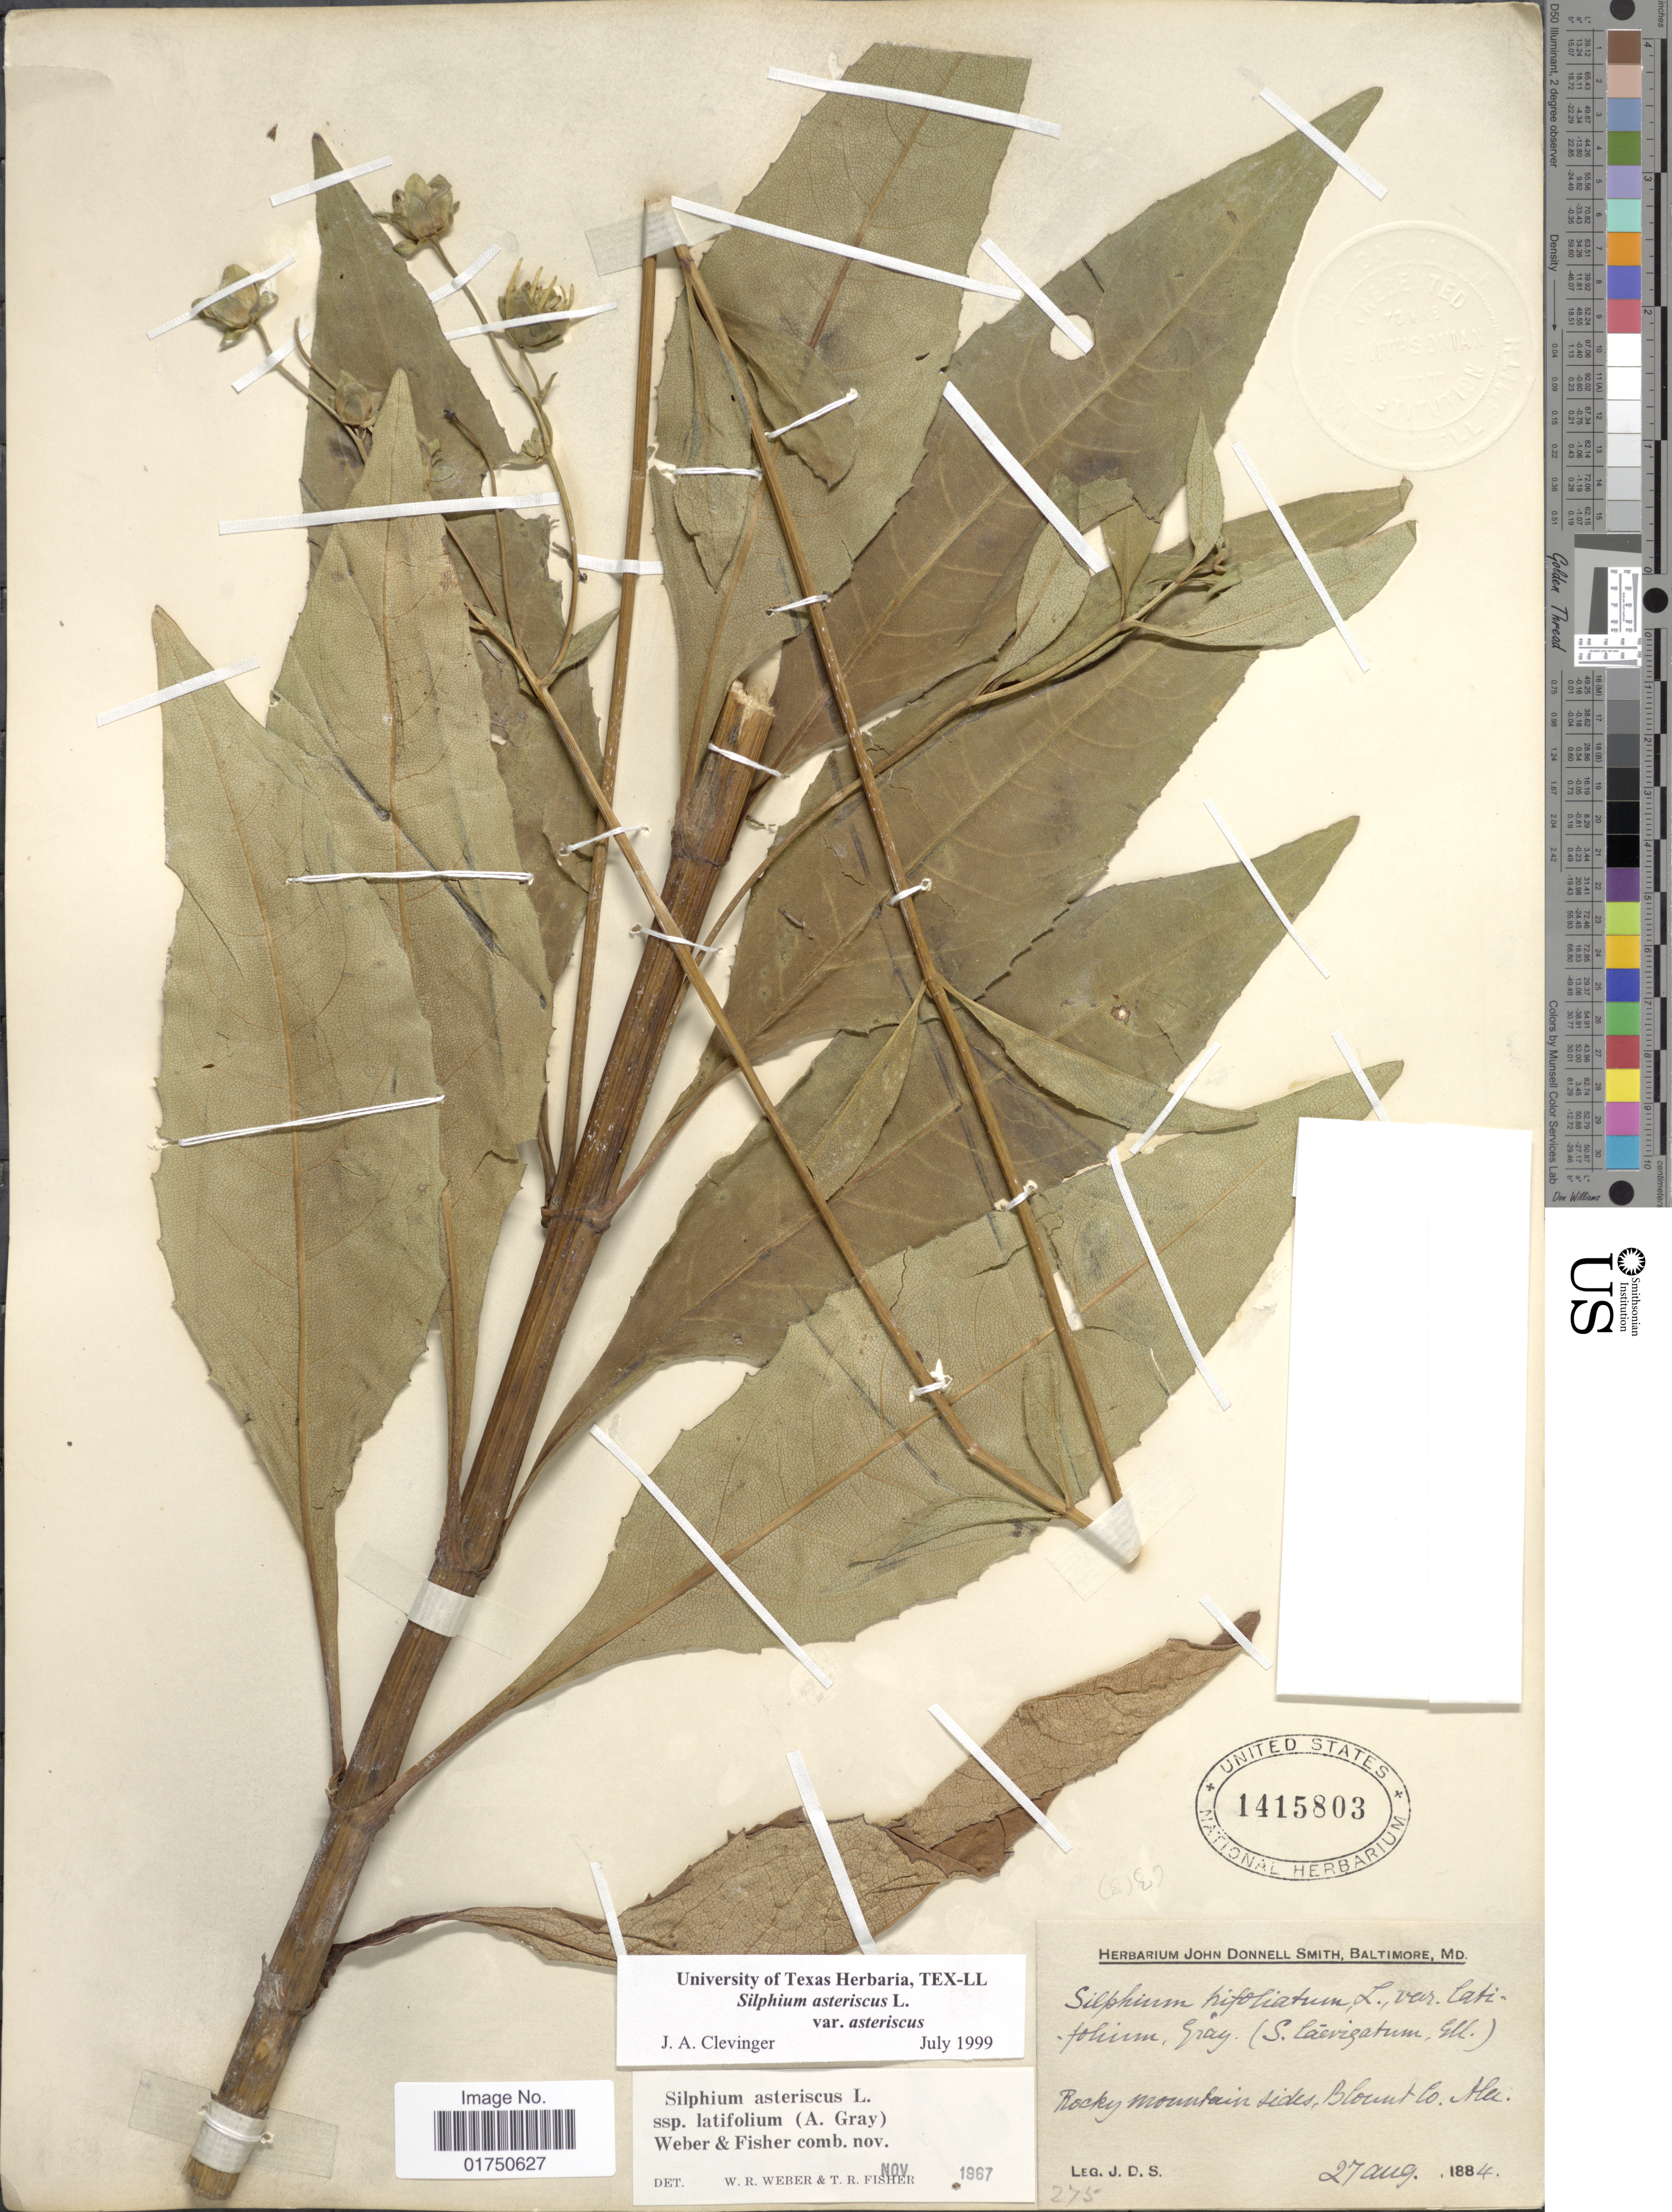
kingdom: Plantae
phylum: Tracheophyta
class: Magnoliopsida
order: Asterales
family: Asteraceae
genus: Silphium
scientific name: Silphium asteriscus var. asteriscus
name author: L.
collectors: J. Donnell Smith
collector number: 275*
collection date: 1884-08-27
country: United States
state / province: Alabama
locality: Rocky mountain sides, Blount Co., Ala.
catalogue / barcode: US 1415803